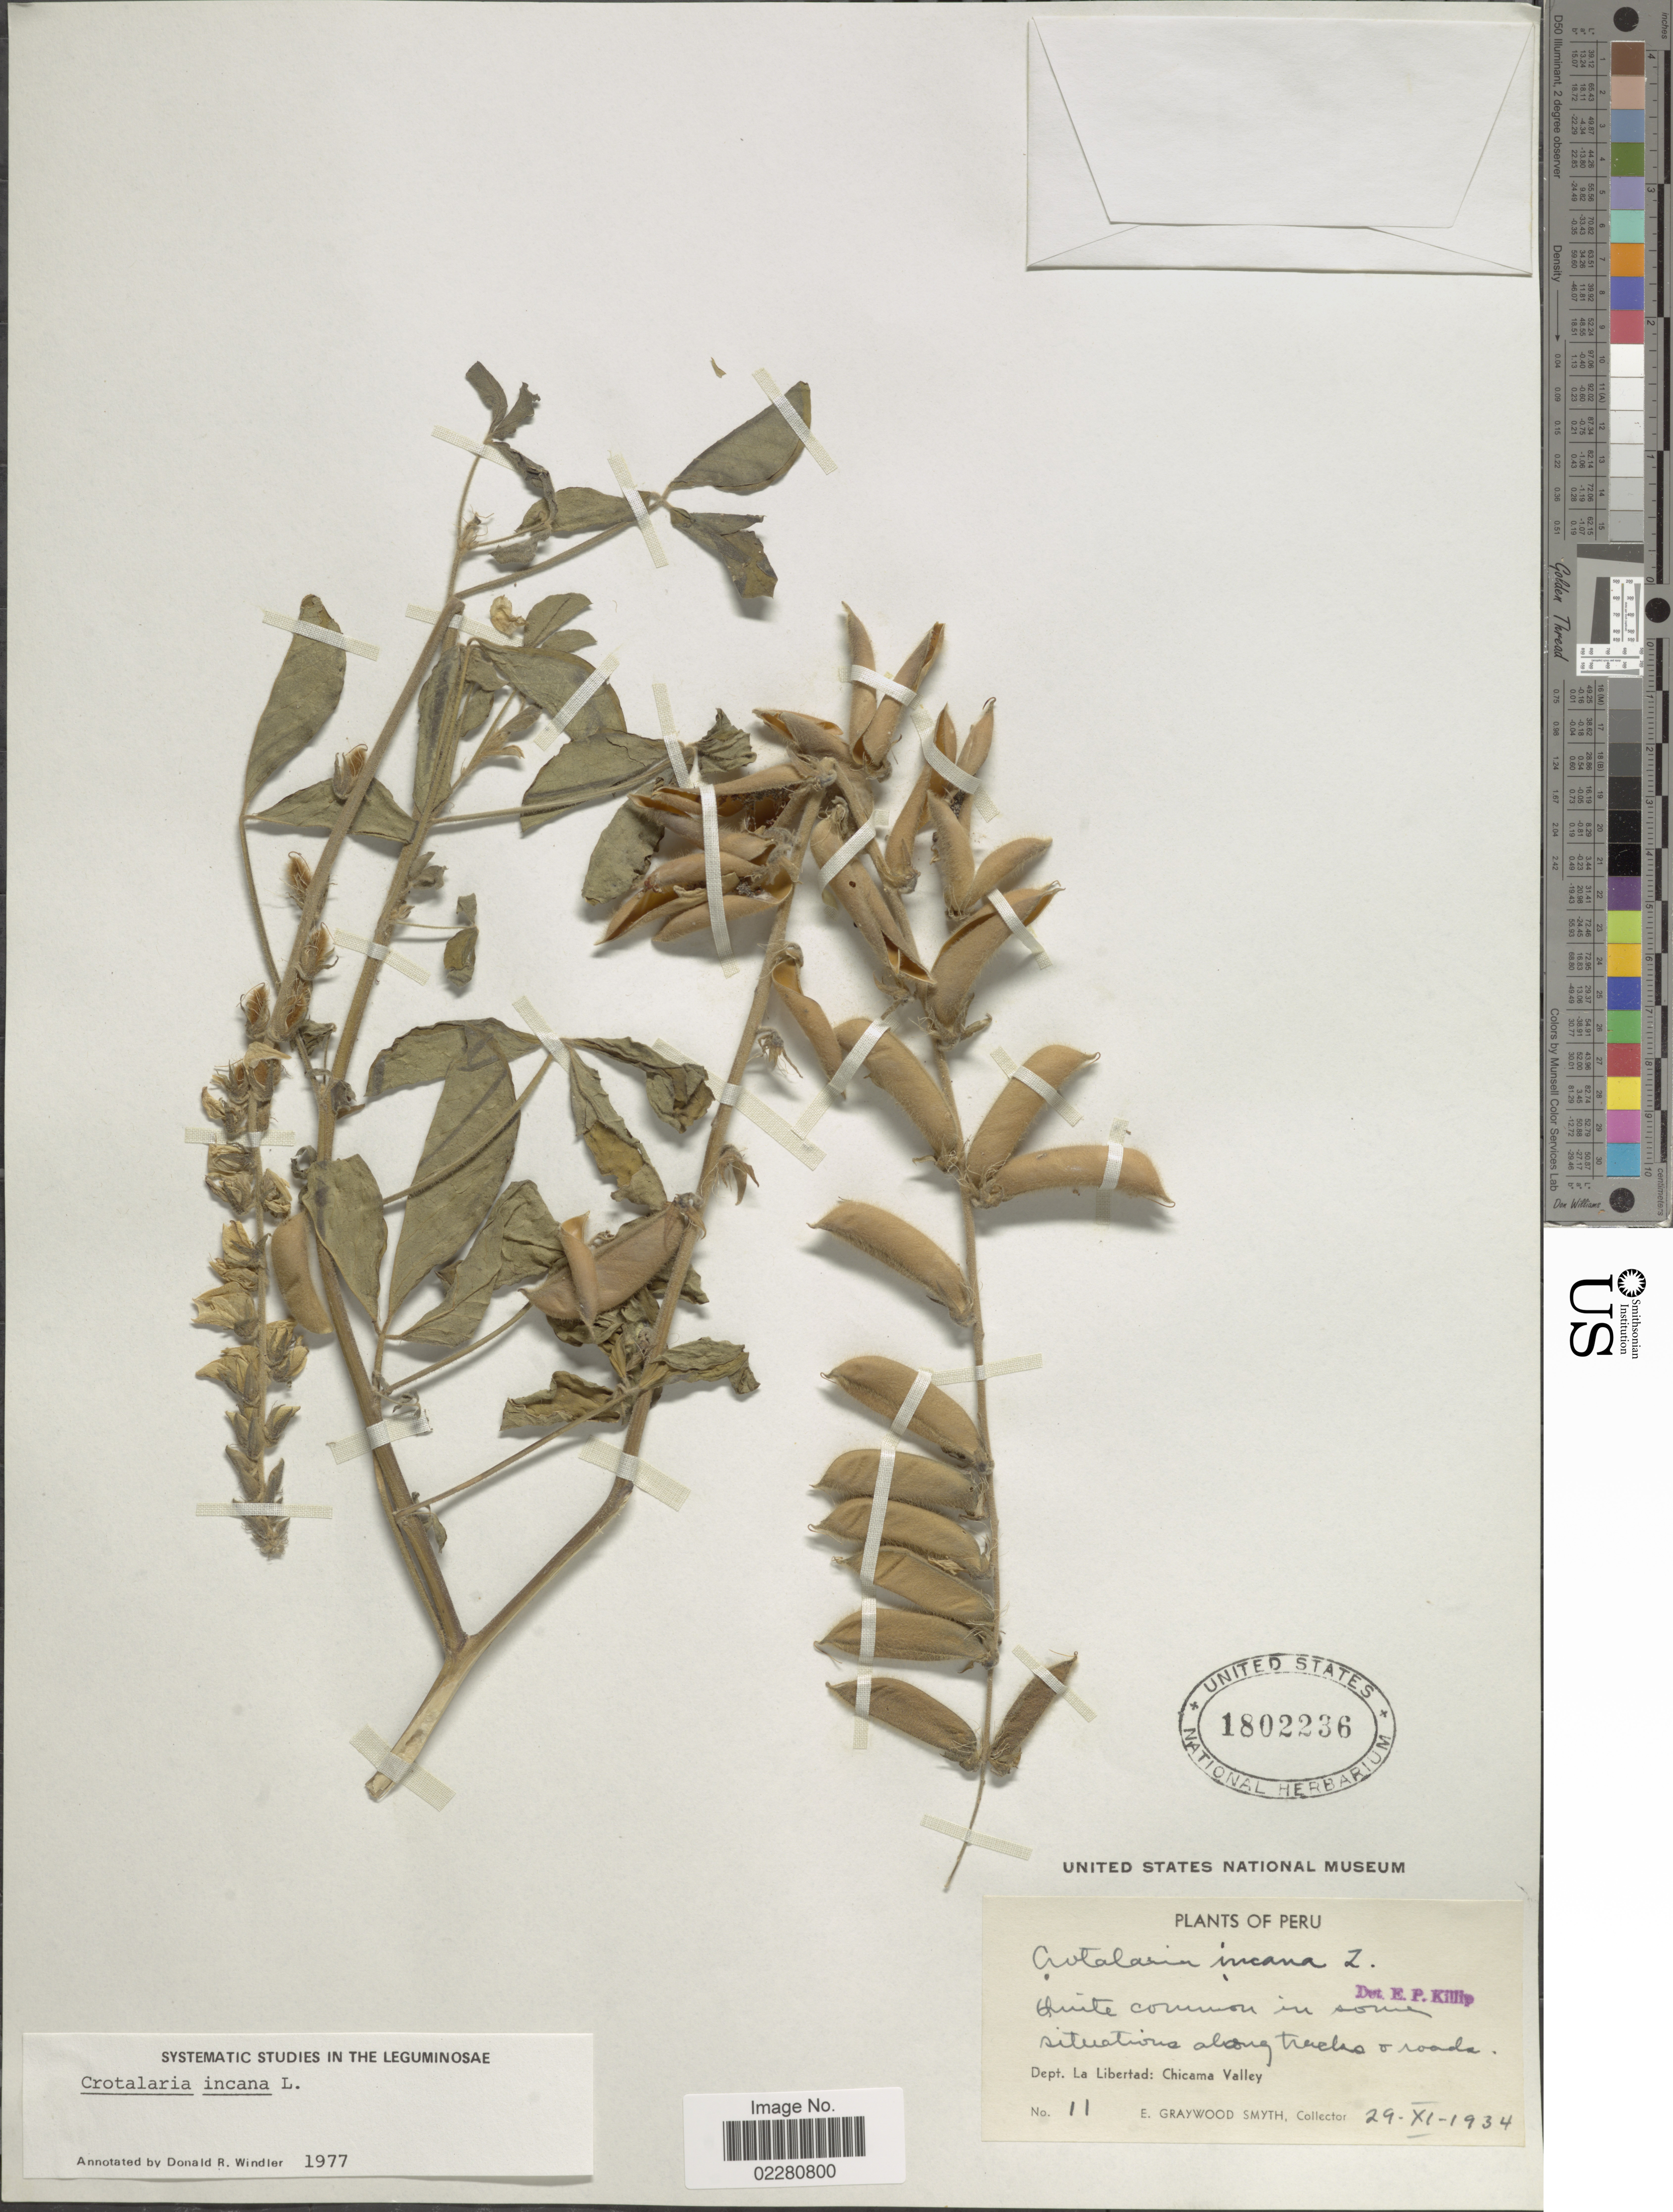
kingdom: Plantae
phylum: Tracheophyta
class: Magnoliopsida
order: Fabales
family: Fabaceae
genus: Crotalaria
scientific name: Crotalaria incana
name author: L.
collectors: E. G. Smyth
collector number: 11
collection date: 1934-11-29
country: Peru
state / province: La Libertad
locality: Dept. La Libertad: Chicama Valley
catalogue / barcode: US 1802236